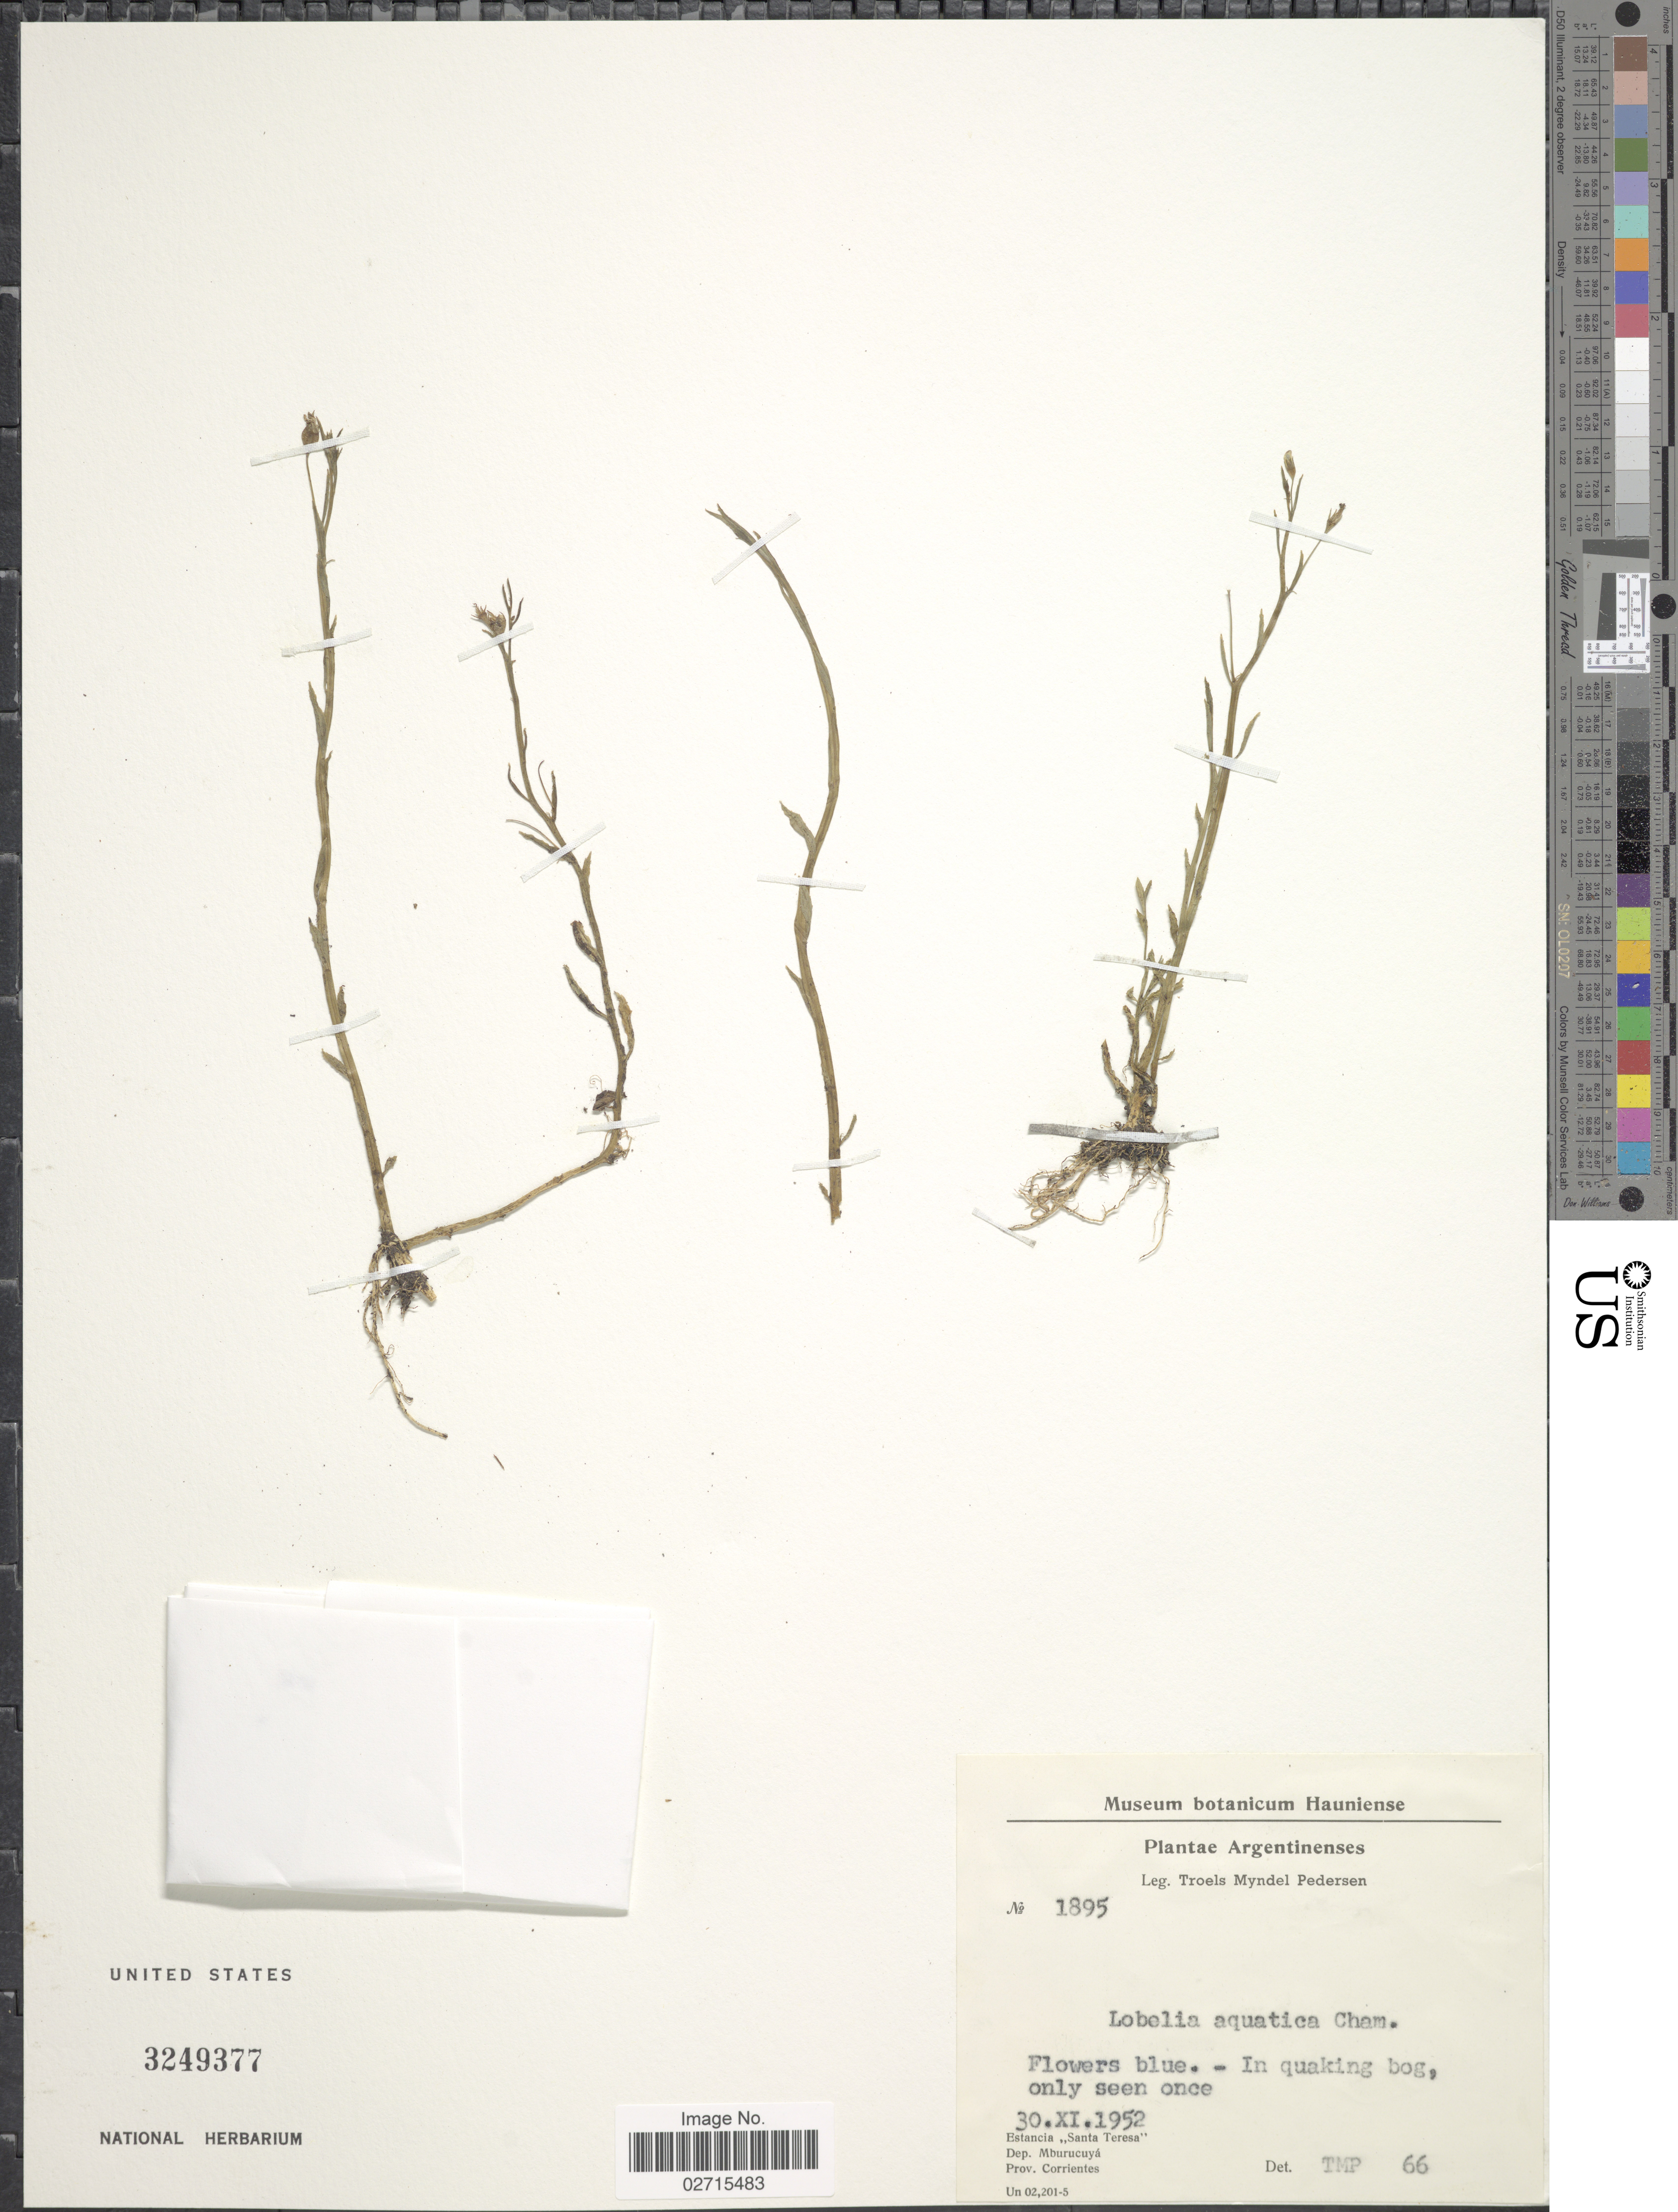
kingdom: Plantae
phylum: Tracheophyta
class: Magnoliopsida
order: Asterales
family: Campanulaceae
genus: Lobelia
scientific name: Lobelia aquatica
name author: Cham.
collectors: T. Pederson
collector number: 1895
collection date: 1952-11-30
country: Argentina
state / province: Corrientes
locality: In quaking bog, Estancia "Santa Teresa", Dep. Mburucuya.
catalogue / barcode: US 3249377